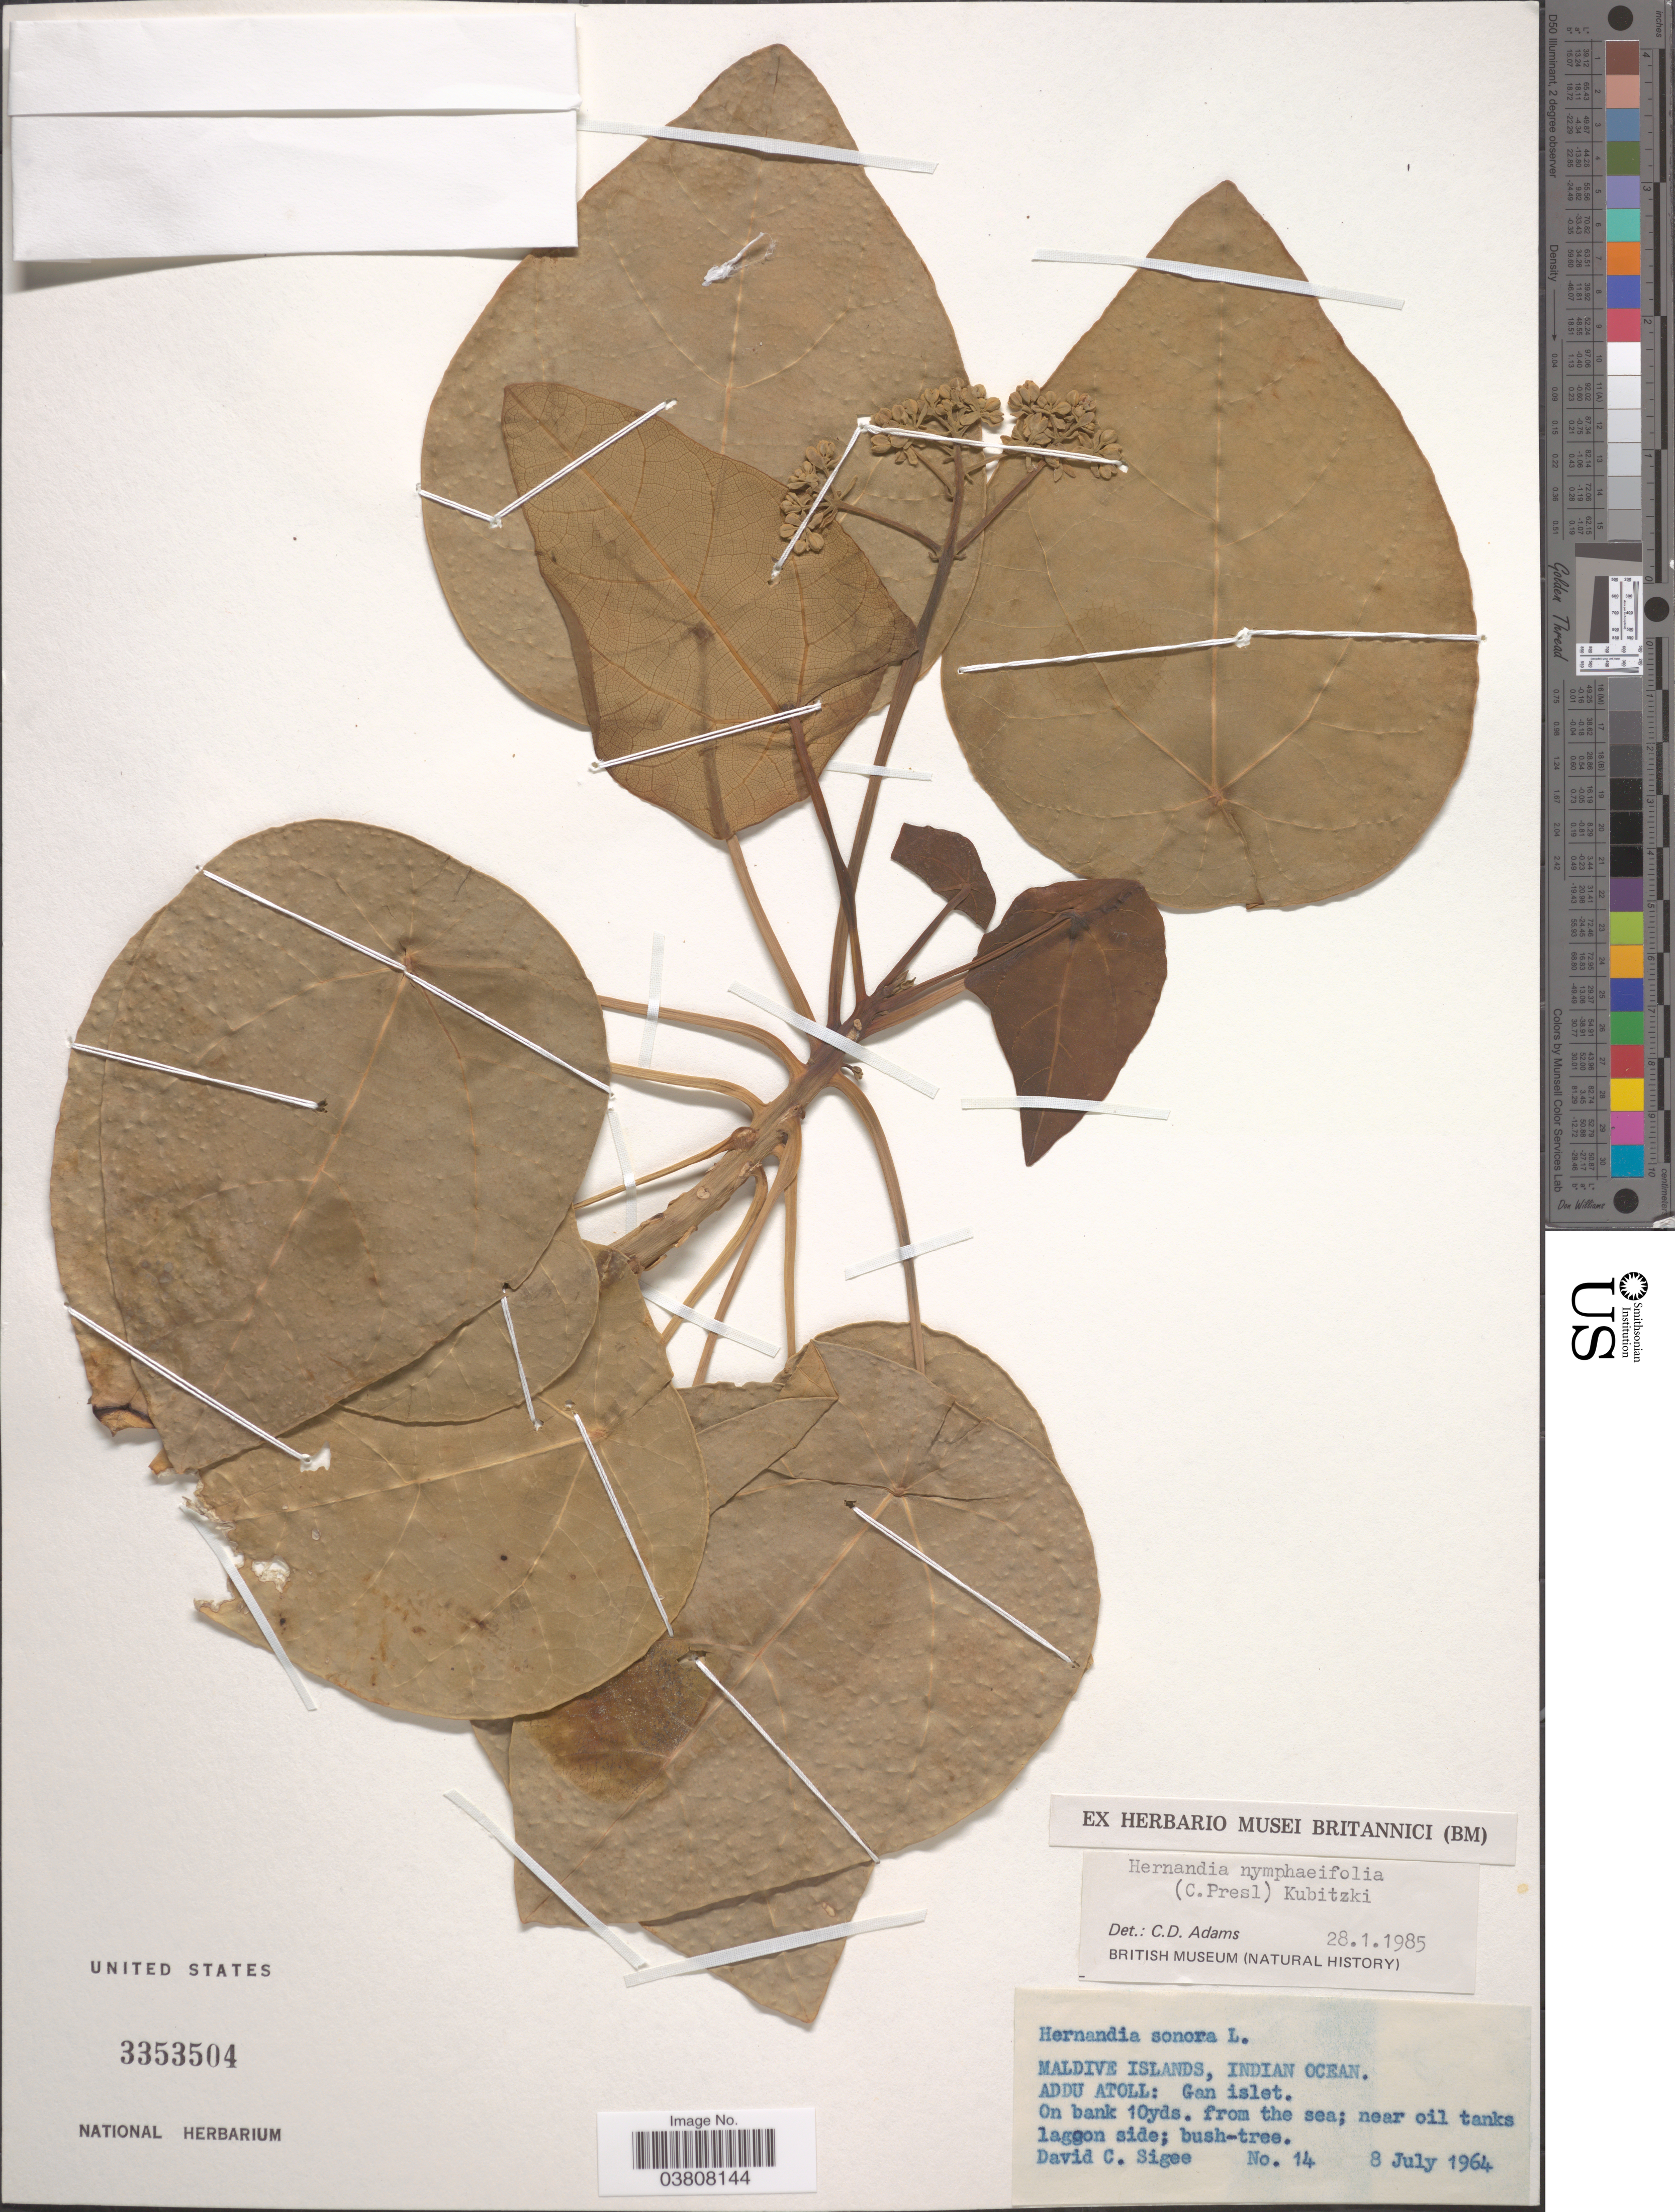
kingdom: Plantae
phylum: Tracheophyta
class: Magnoliopsida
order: Laurales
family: Hernandiaceae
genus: Hernandia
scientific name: Hernandia nymphaeifolia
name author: (C. Presl) Kubitzki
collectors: D. C. Sigee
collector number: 14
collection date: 1964-07-08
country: Maldive Islands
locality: Indean Ocean. Addu Atoll: Gan islet. On bank 10yds. from the sea; near oil tanks lagoon side.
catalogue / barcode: US 3353504